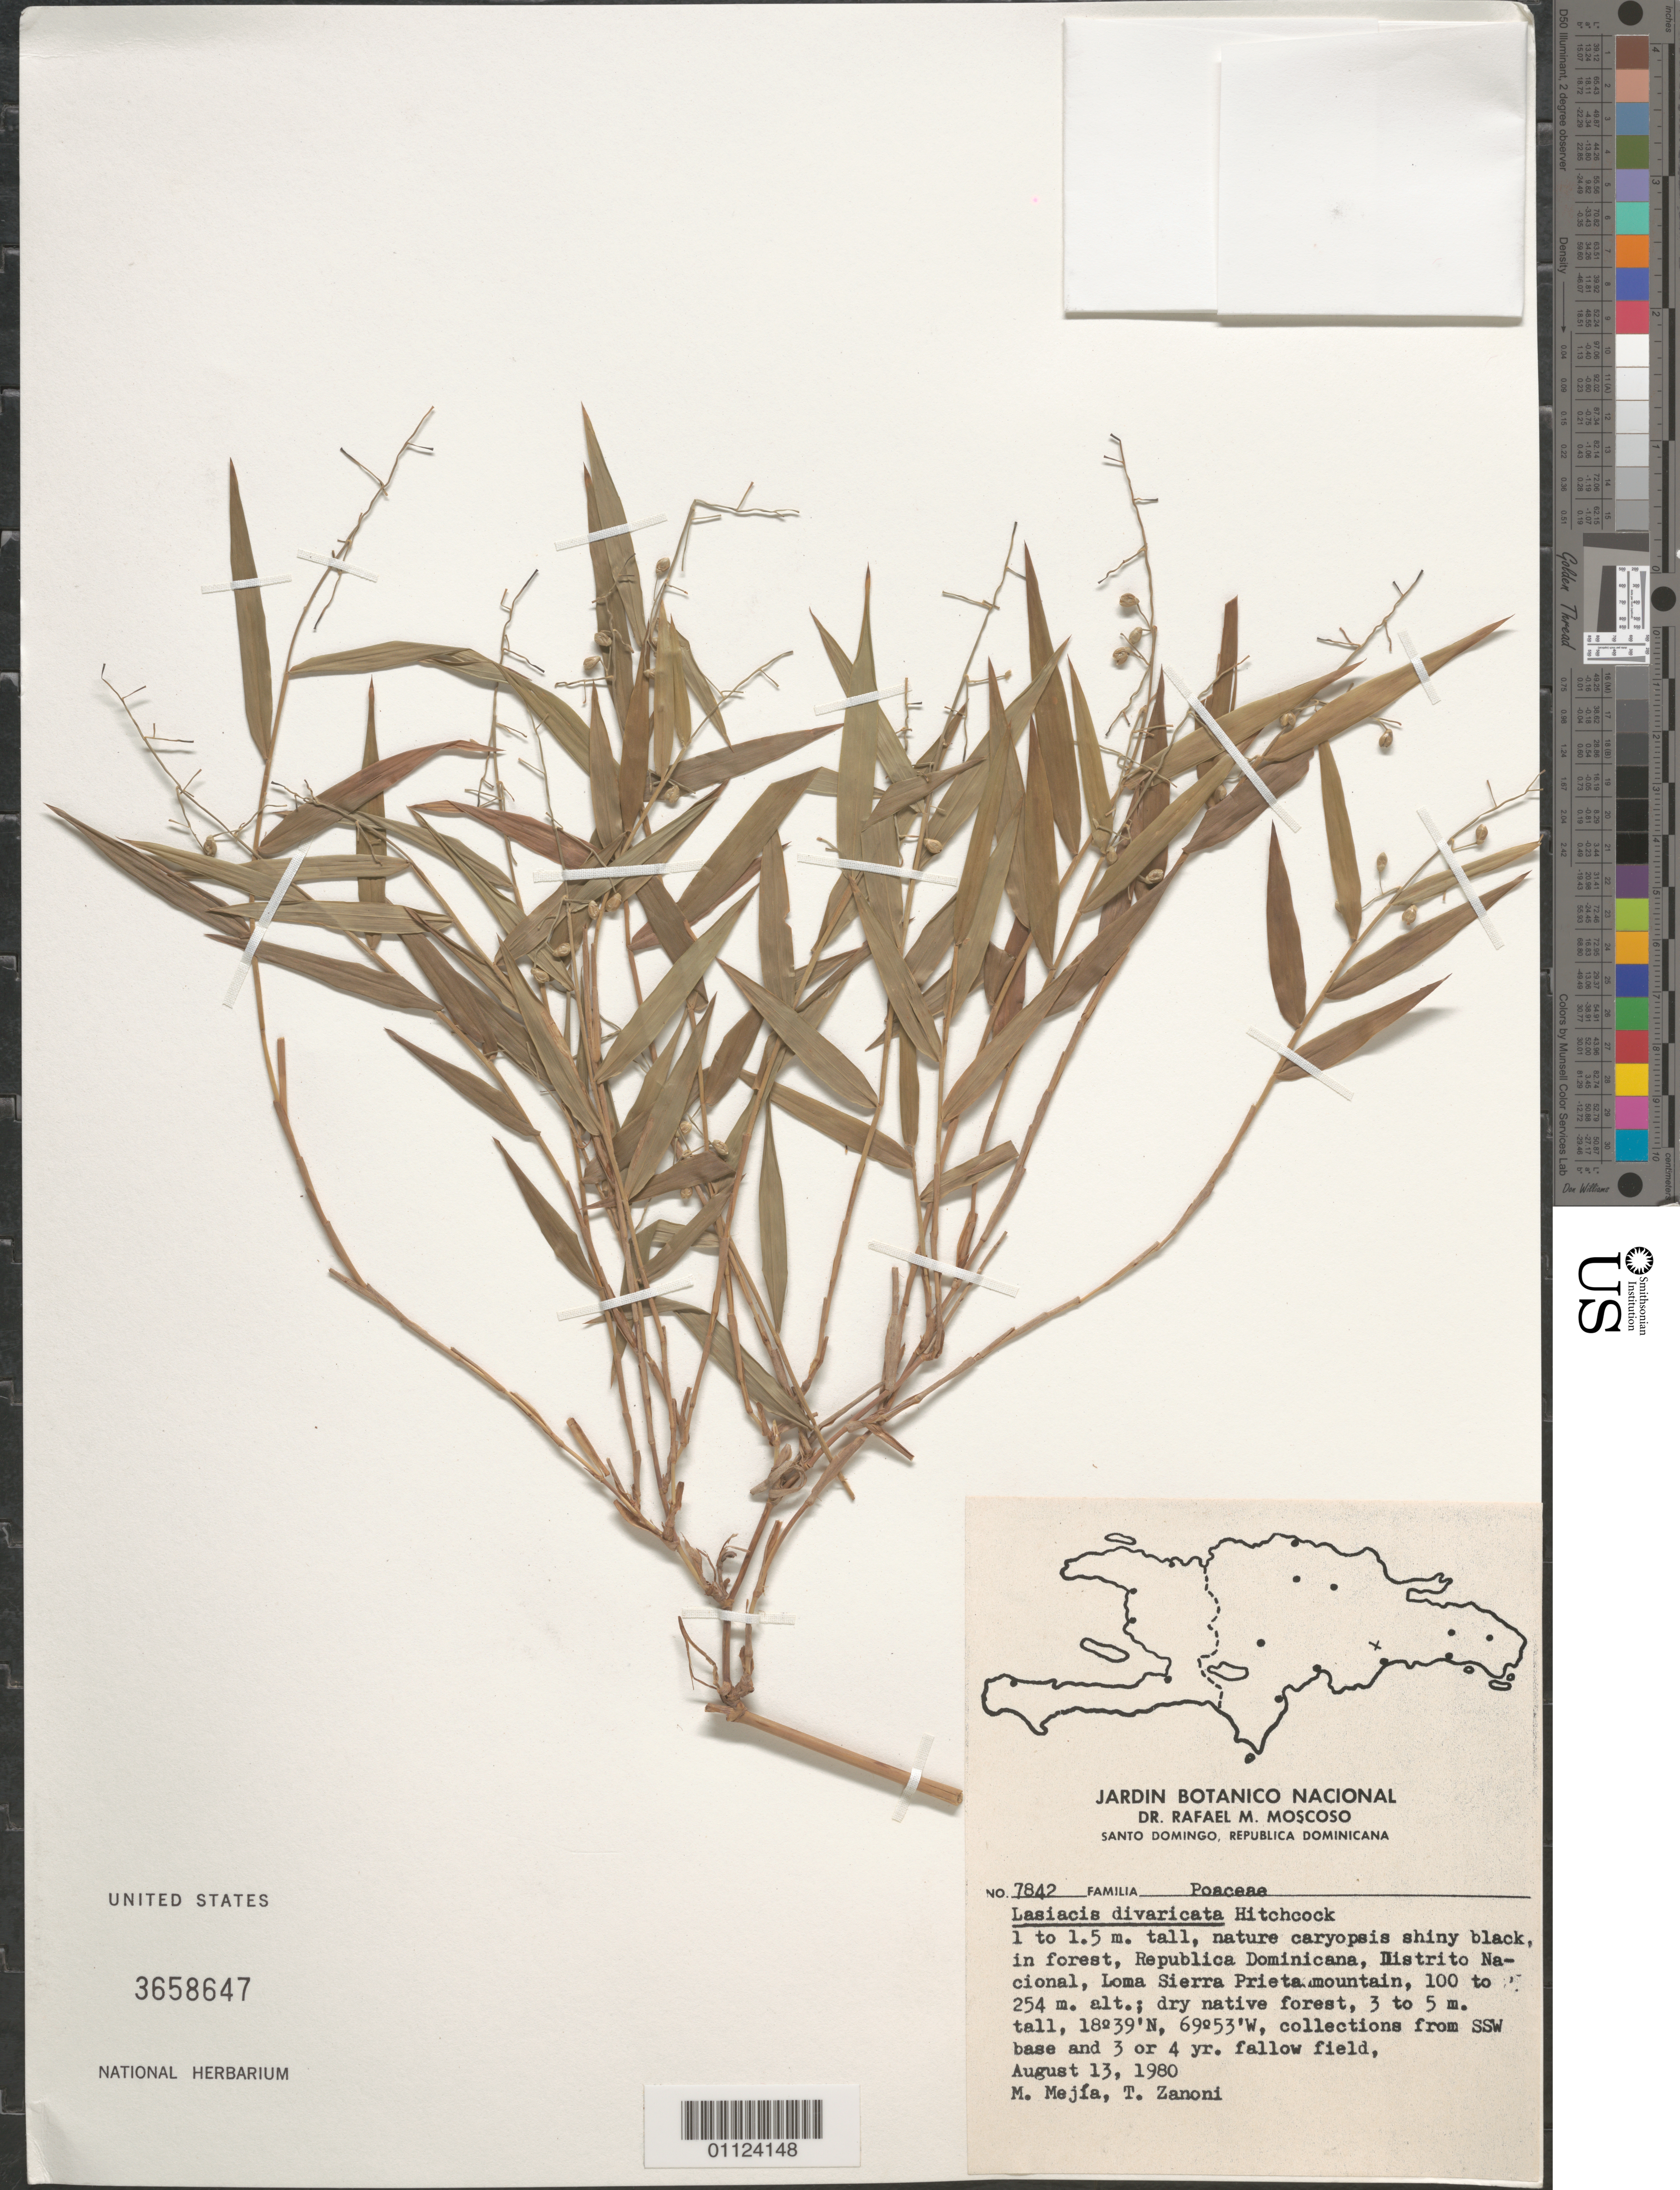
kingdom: Plantae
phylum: Tracheophyta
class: Liliopsida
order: Poales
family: Poaceae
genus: Lasiacis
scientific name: Lasiacis divaricata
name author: (L.) Hitchc.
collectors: M. Mejia & T. A. Zanoni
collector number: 7842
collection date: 1980-08-13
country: Dominican Republic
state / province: Distrito Nacional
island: Hispaniola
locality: Loma Sierra prieta, from SSW base.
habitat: Dry native forest, 3-5 m tall. Collections from SSW base and 3 or 4 year fallow field. In forest.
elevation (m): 100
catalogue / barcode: US 3658647